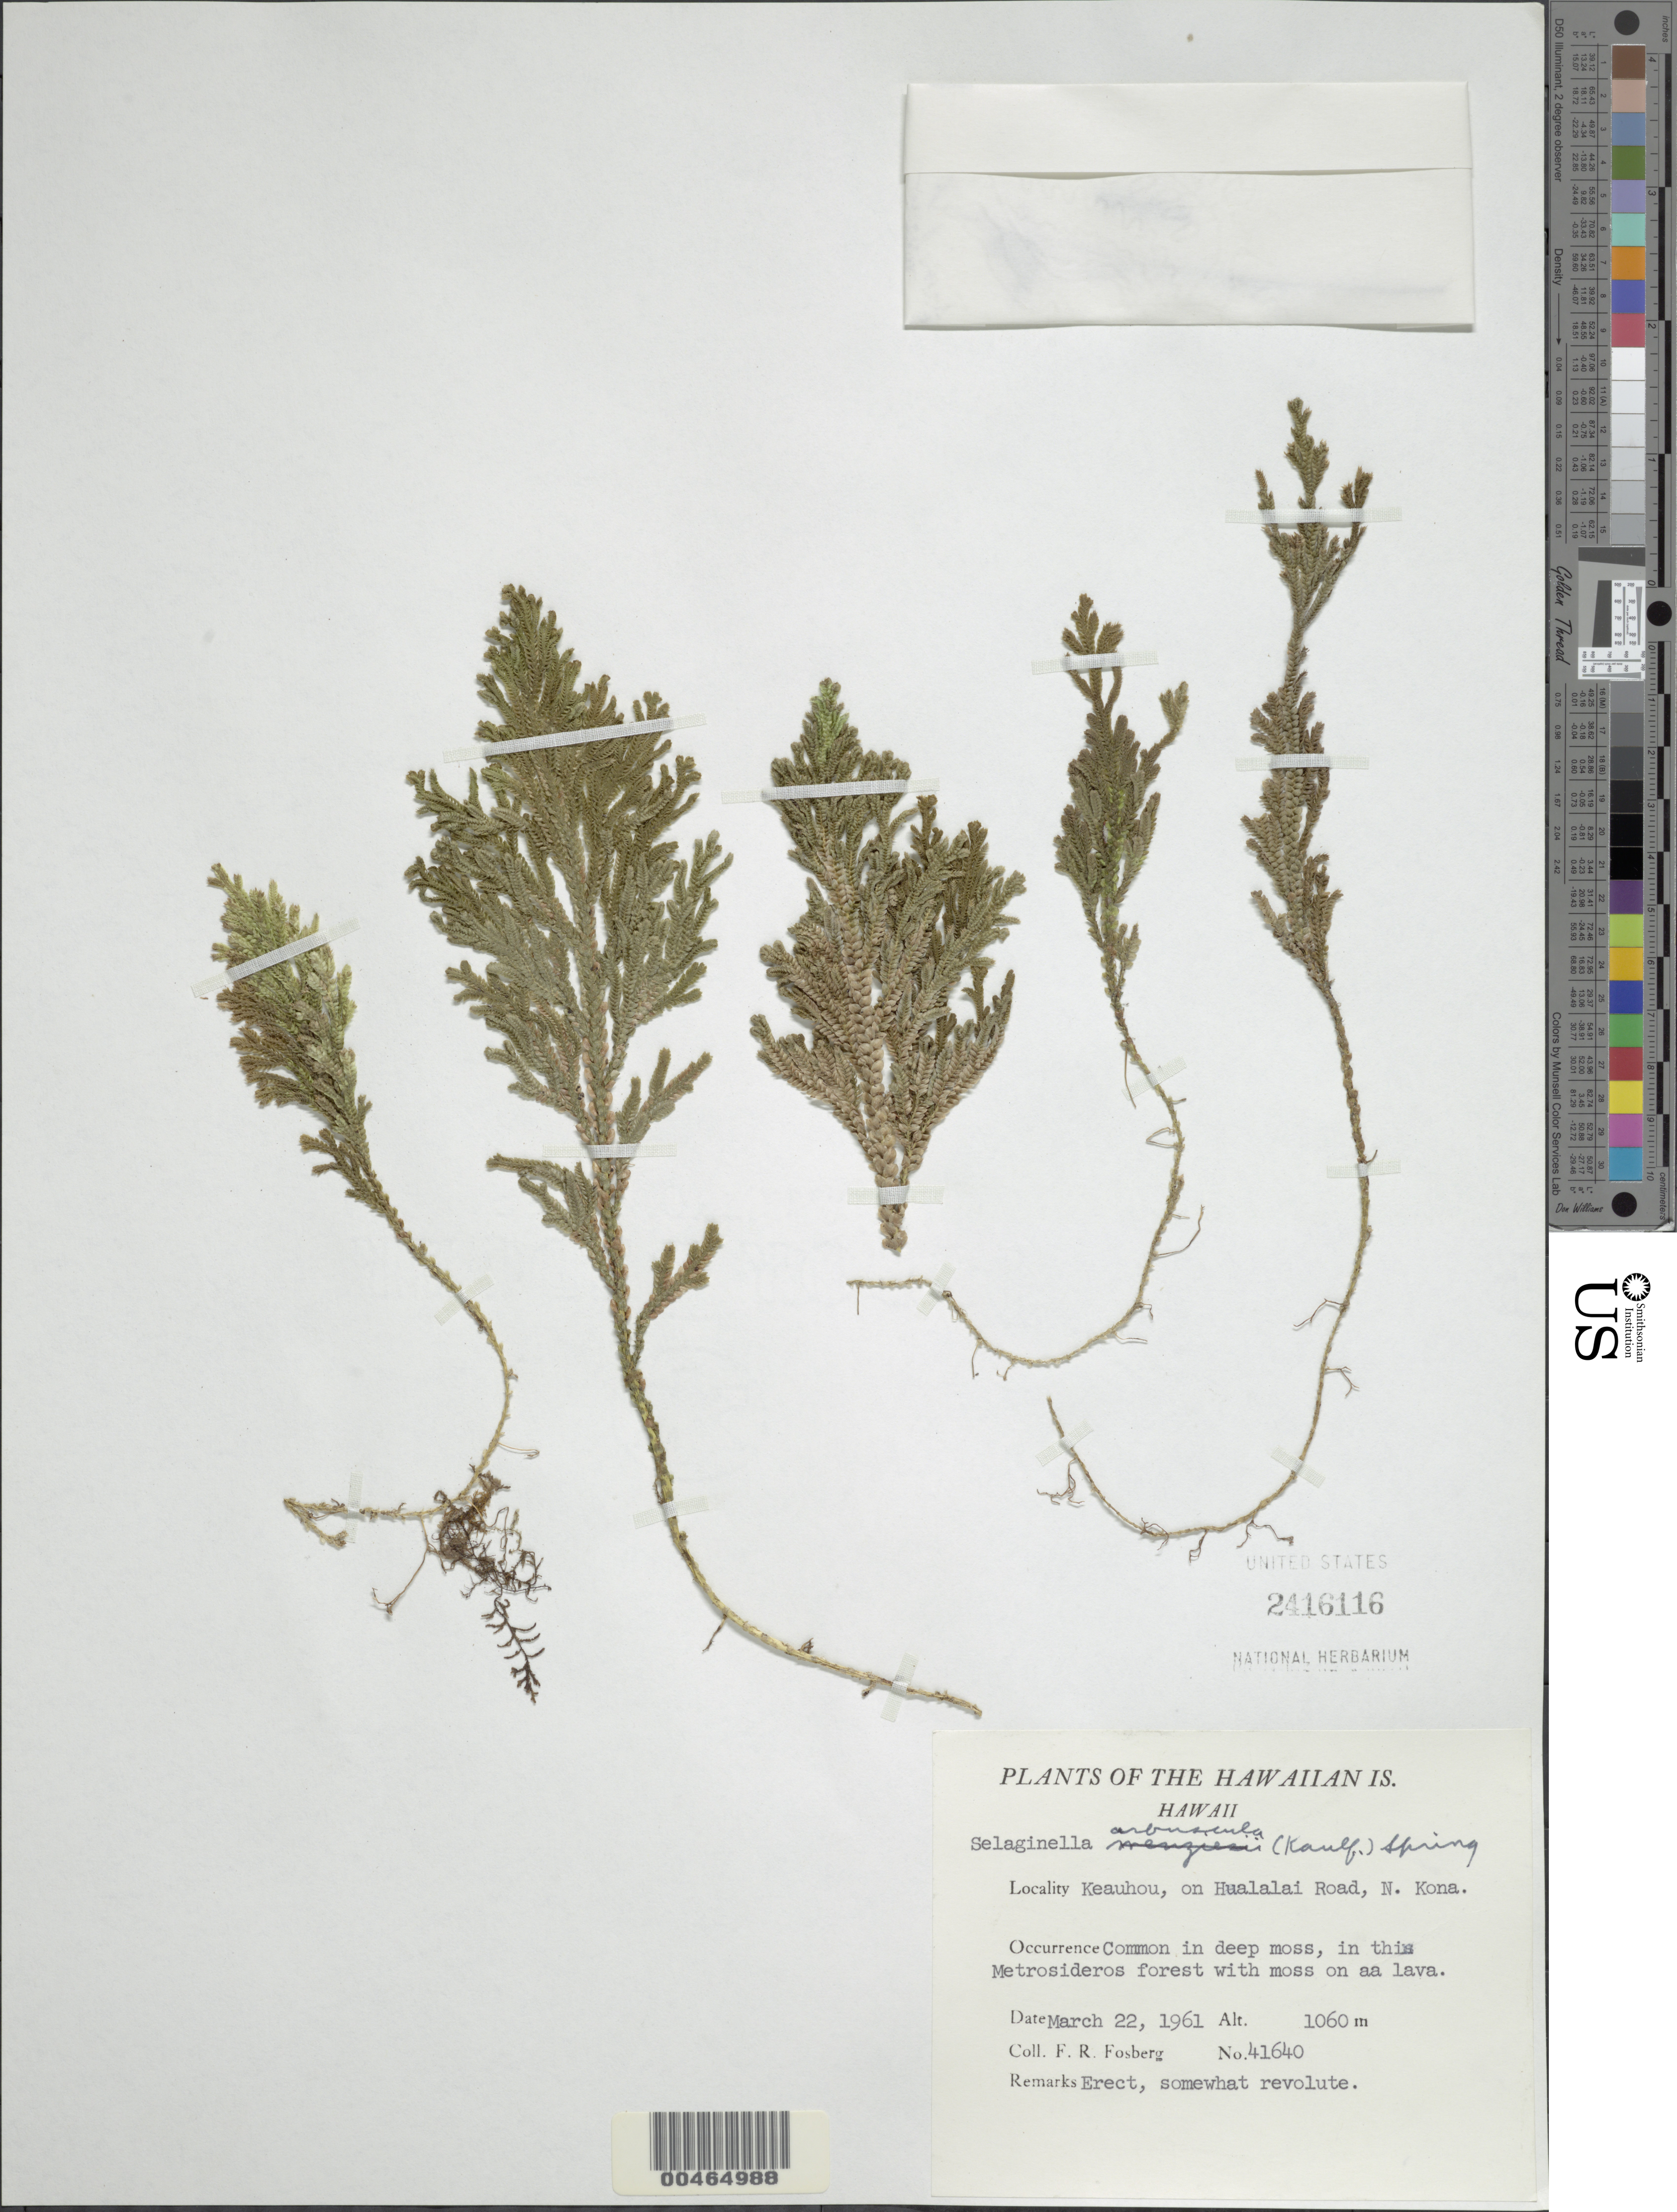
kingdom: Plantae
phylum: Tracheophyta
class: Lycopodiopsida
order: Selaginellales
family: Selaginellaceae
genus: Selaginella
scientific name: Selaginella arbuscula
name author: (Kualf.) Spring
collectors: F. R. Fosberg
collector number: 41640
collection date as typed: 22 Mar 1961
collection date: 1961-03-22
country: United States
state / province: Hawaii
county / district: Hawaii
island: Hawaii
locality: Keauhou, on Hualalai Road, N Kona.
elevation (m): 1060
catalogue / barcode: US 2416116